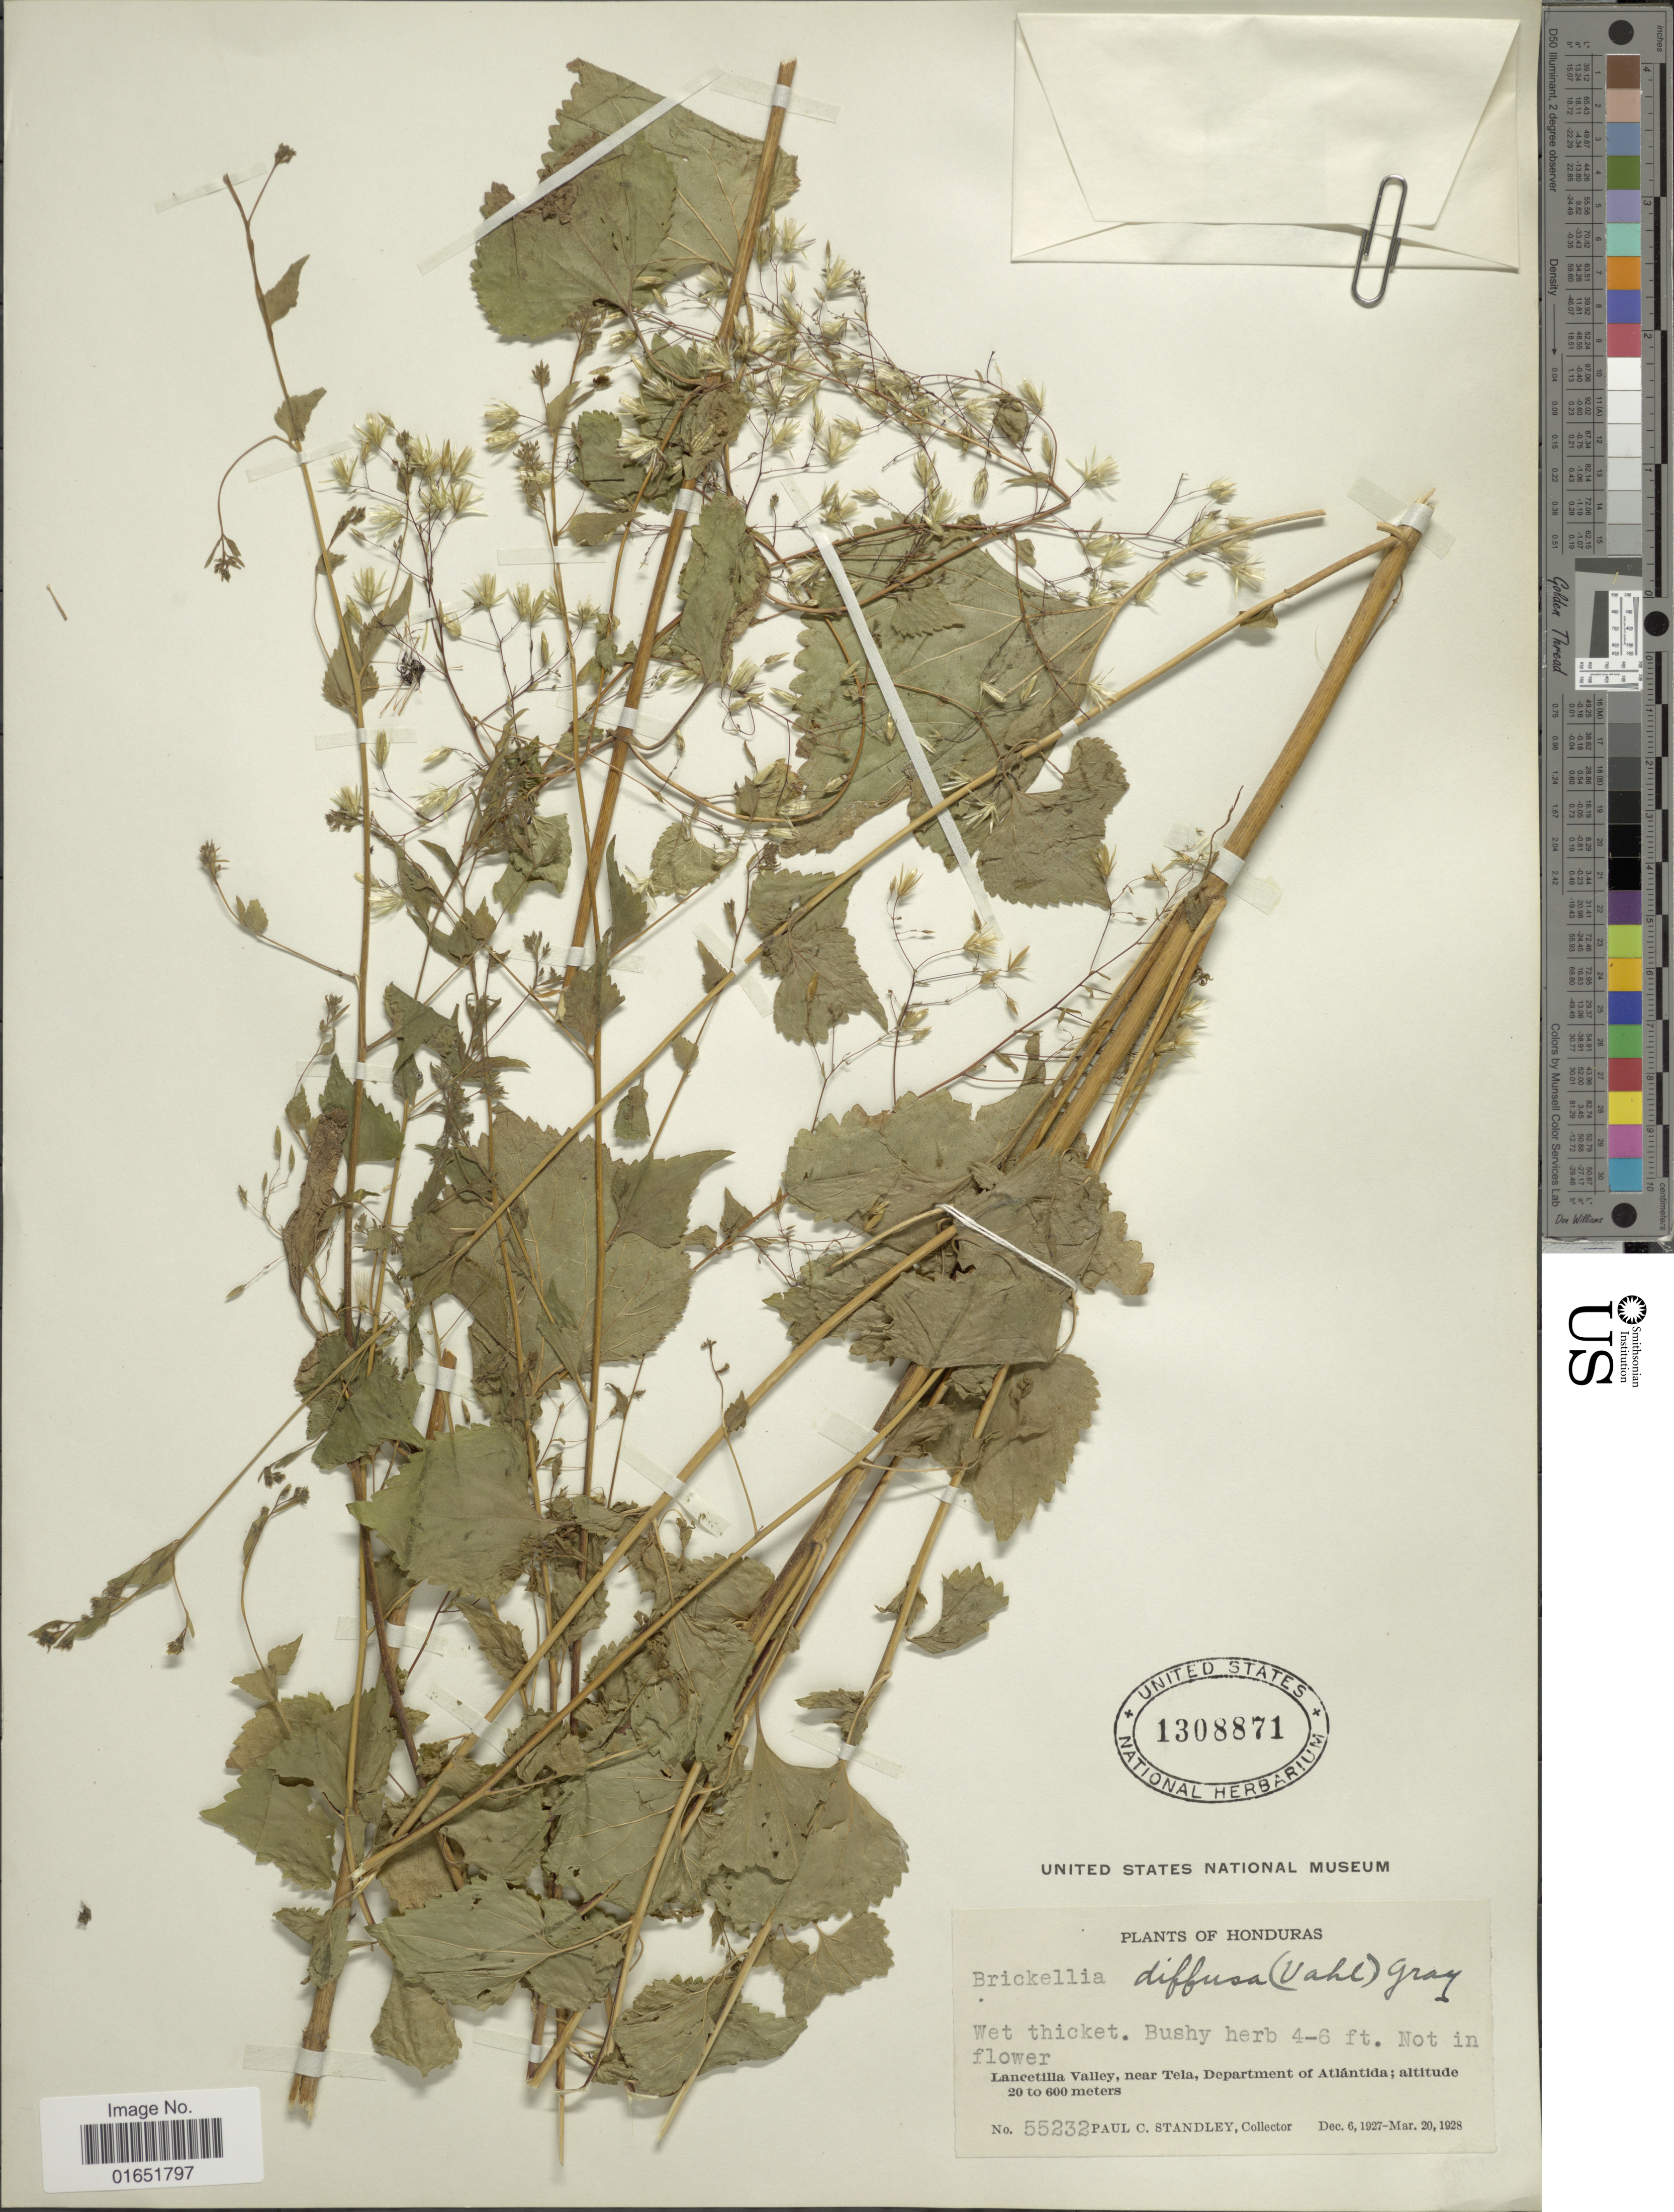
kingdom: Plantae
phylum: Tracheophyta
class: Magnoliopsida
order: Asterales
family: Asteraceae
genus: Brickellia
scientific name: Brickellia diffusa M.E. Jones, nom illeg.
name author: M.E. Jones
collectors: P. C. Standley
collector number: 55232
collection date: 1927-12-06/1928-03-20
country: Honduras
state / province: Atlántida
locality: Lancetilla Valley, near Tela, Department of Atlántida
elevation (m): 20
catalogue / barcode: US 1308871